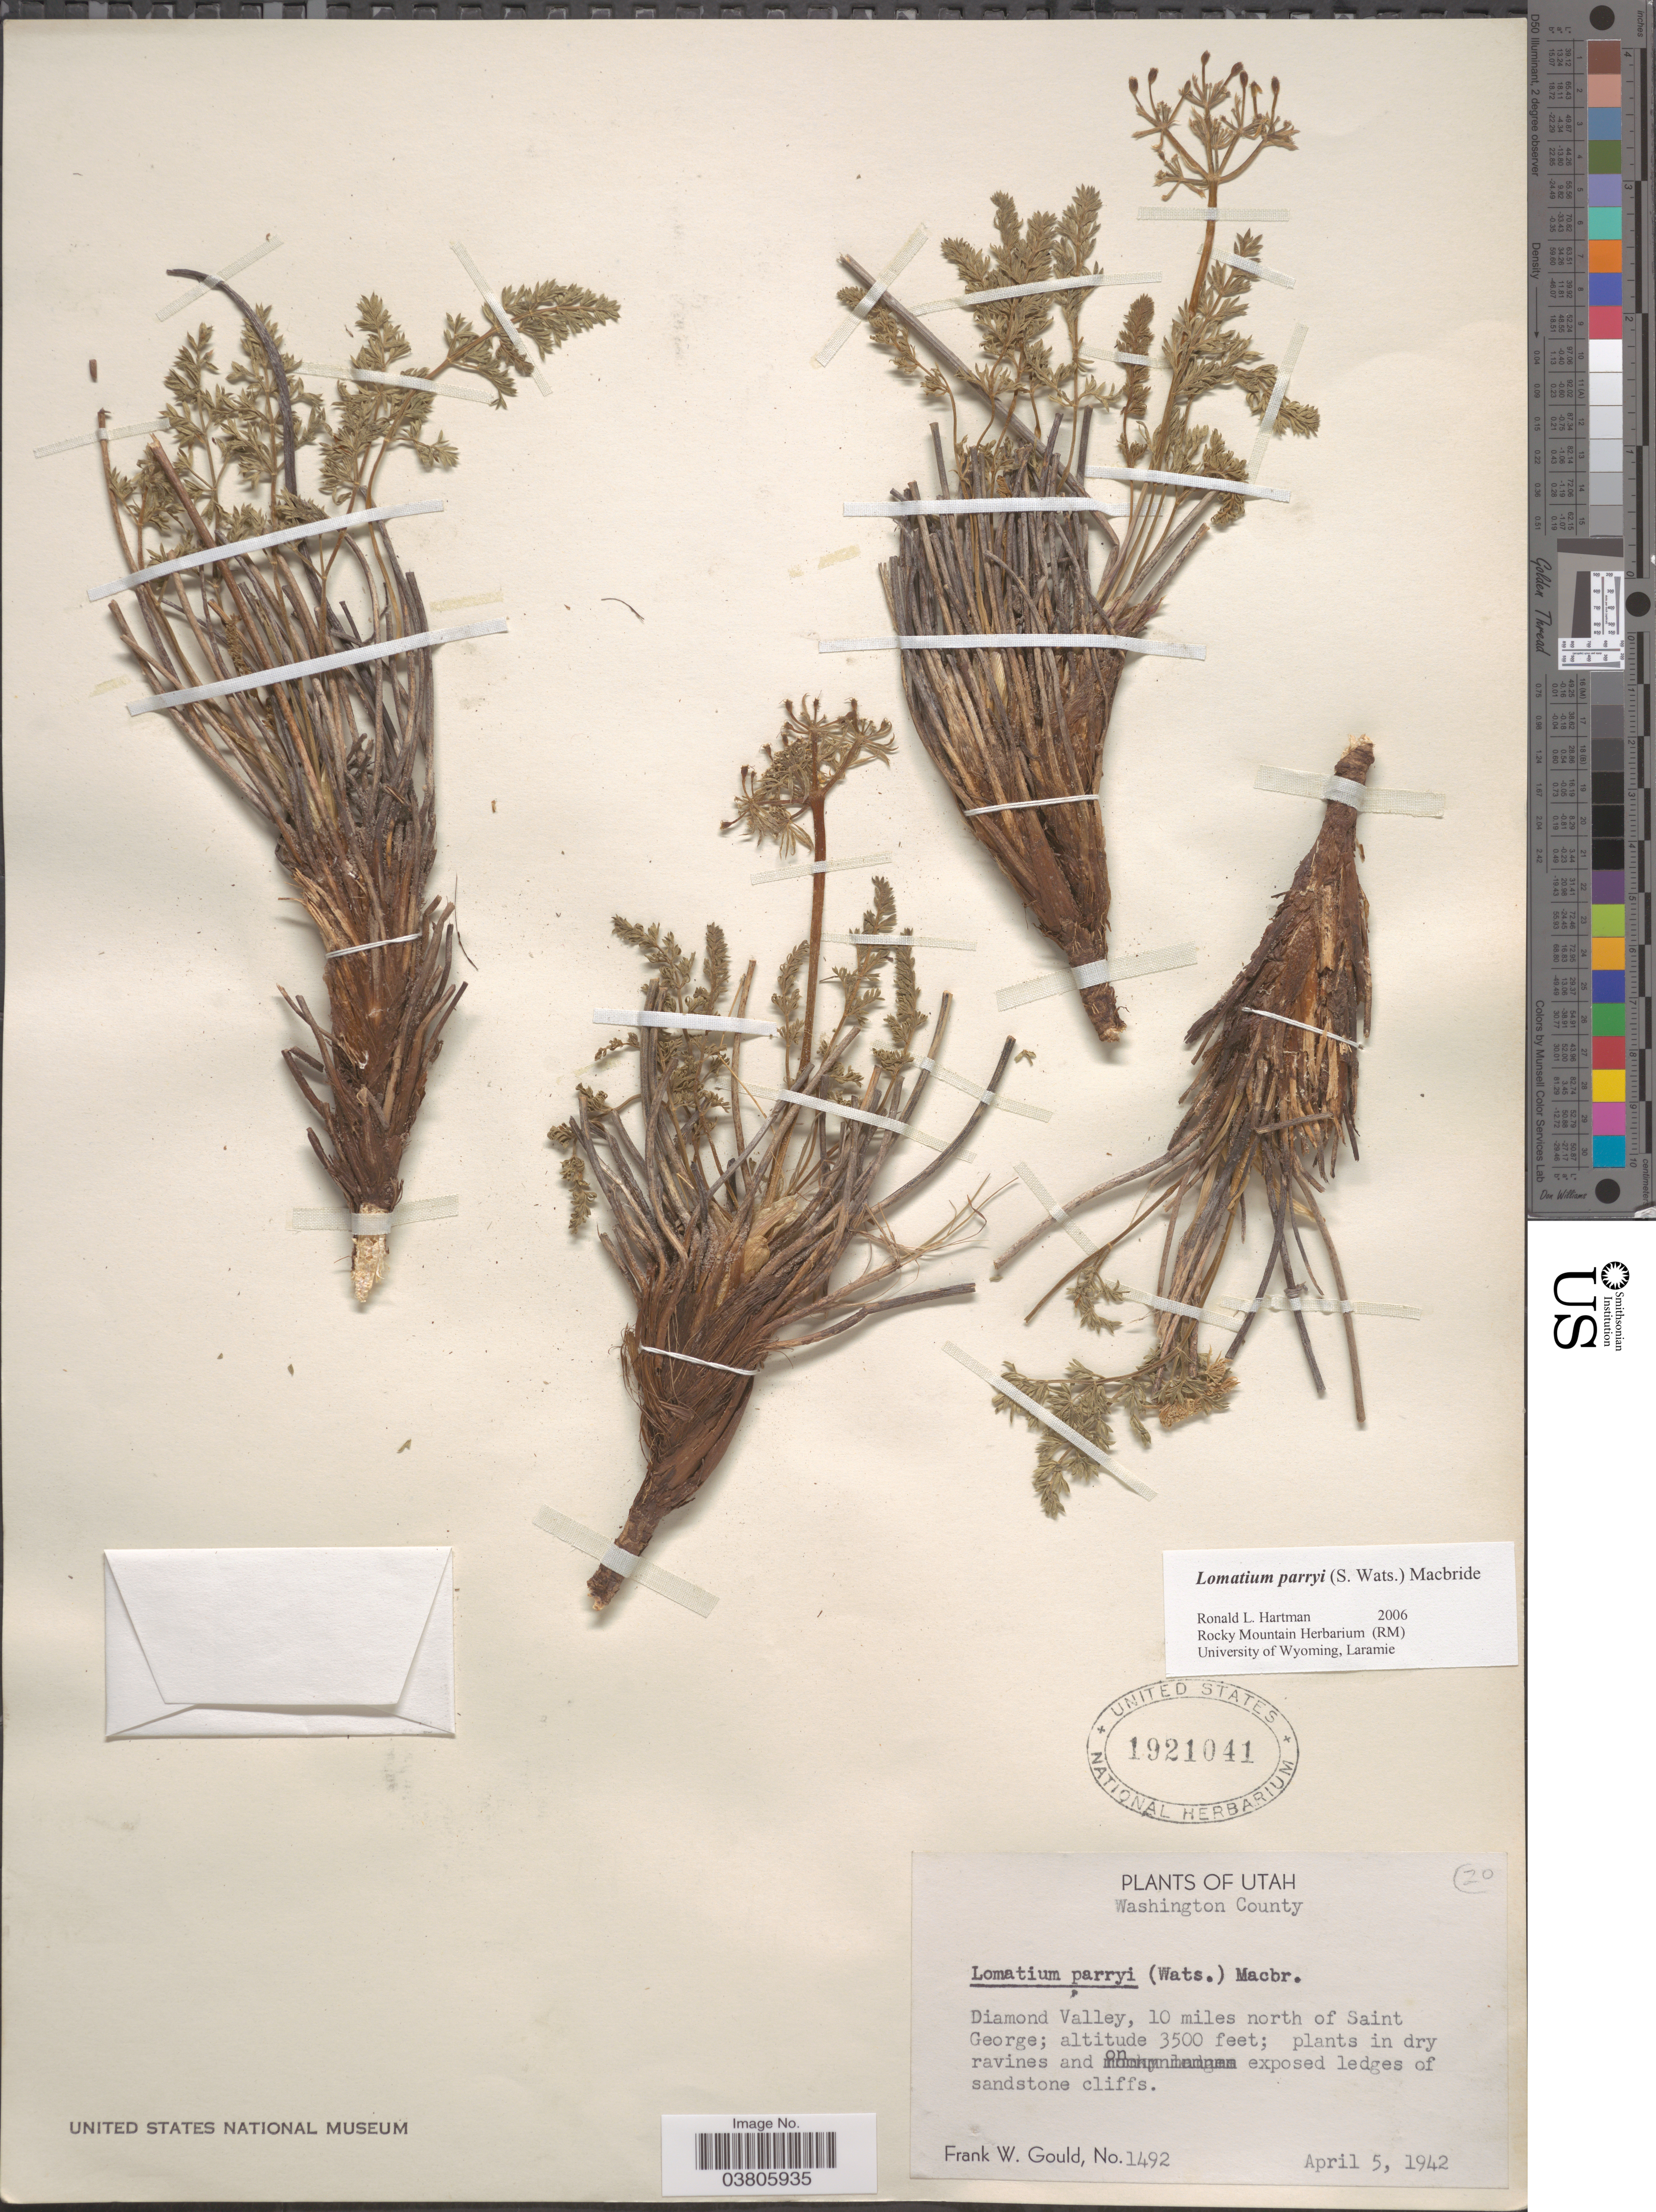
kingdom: Plantae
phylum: Tracheophyta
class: Magnoliopsida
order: Apiales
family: Apiaceae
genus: Lomatium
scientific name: Lomatium parryi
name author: (S. Watson) J.F. Macbr.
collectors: F. W. Gould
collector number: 1492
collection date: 1942-04-05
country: United States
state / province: Utah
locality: Washington County. Diamond Valley, 10 miles north of Saint George.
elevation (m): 1067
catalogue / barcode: US 1921041